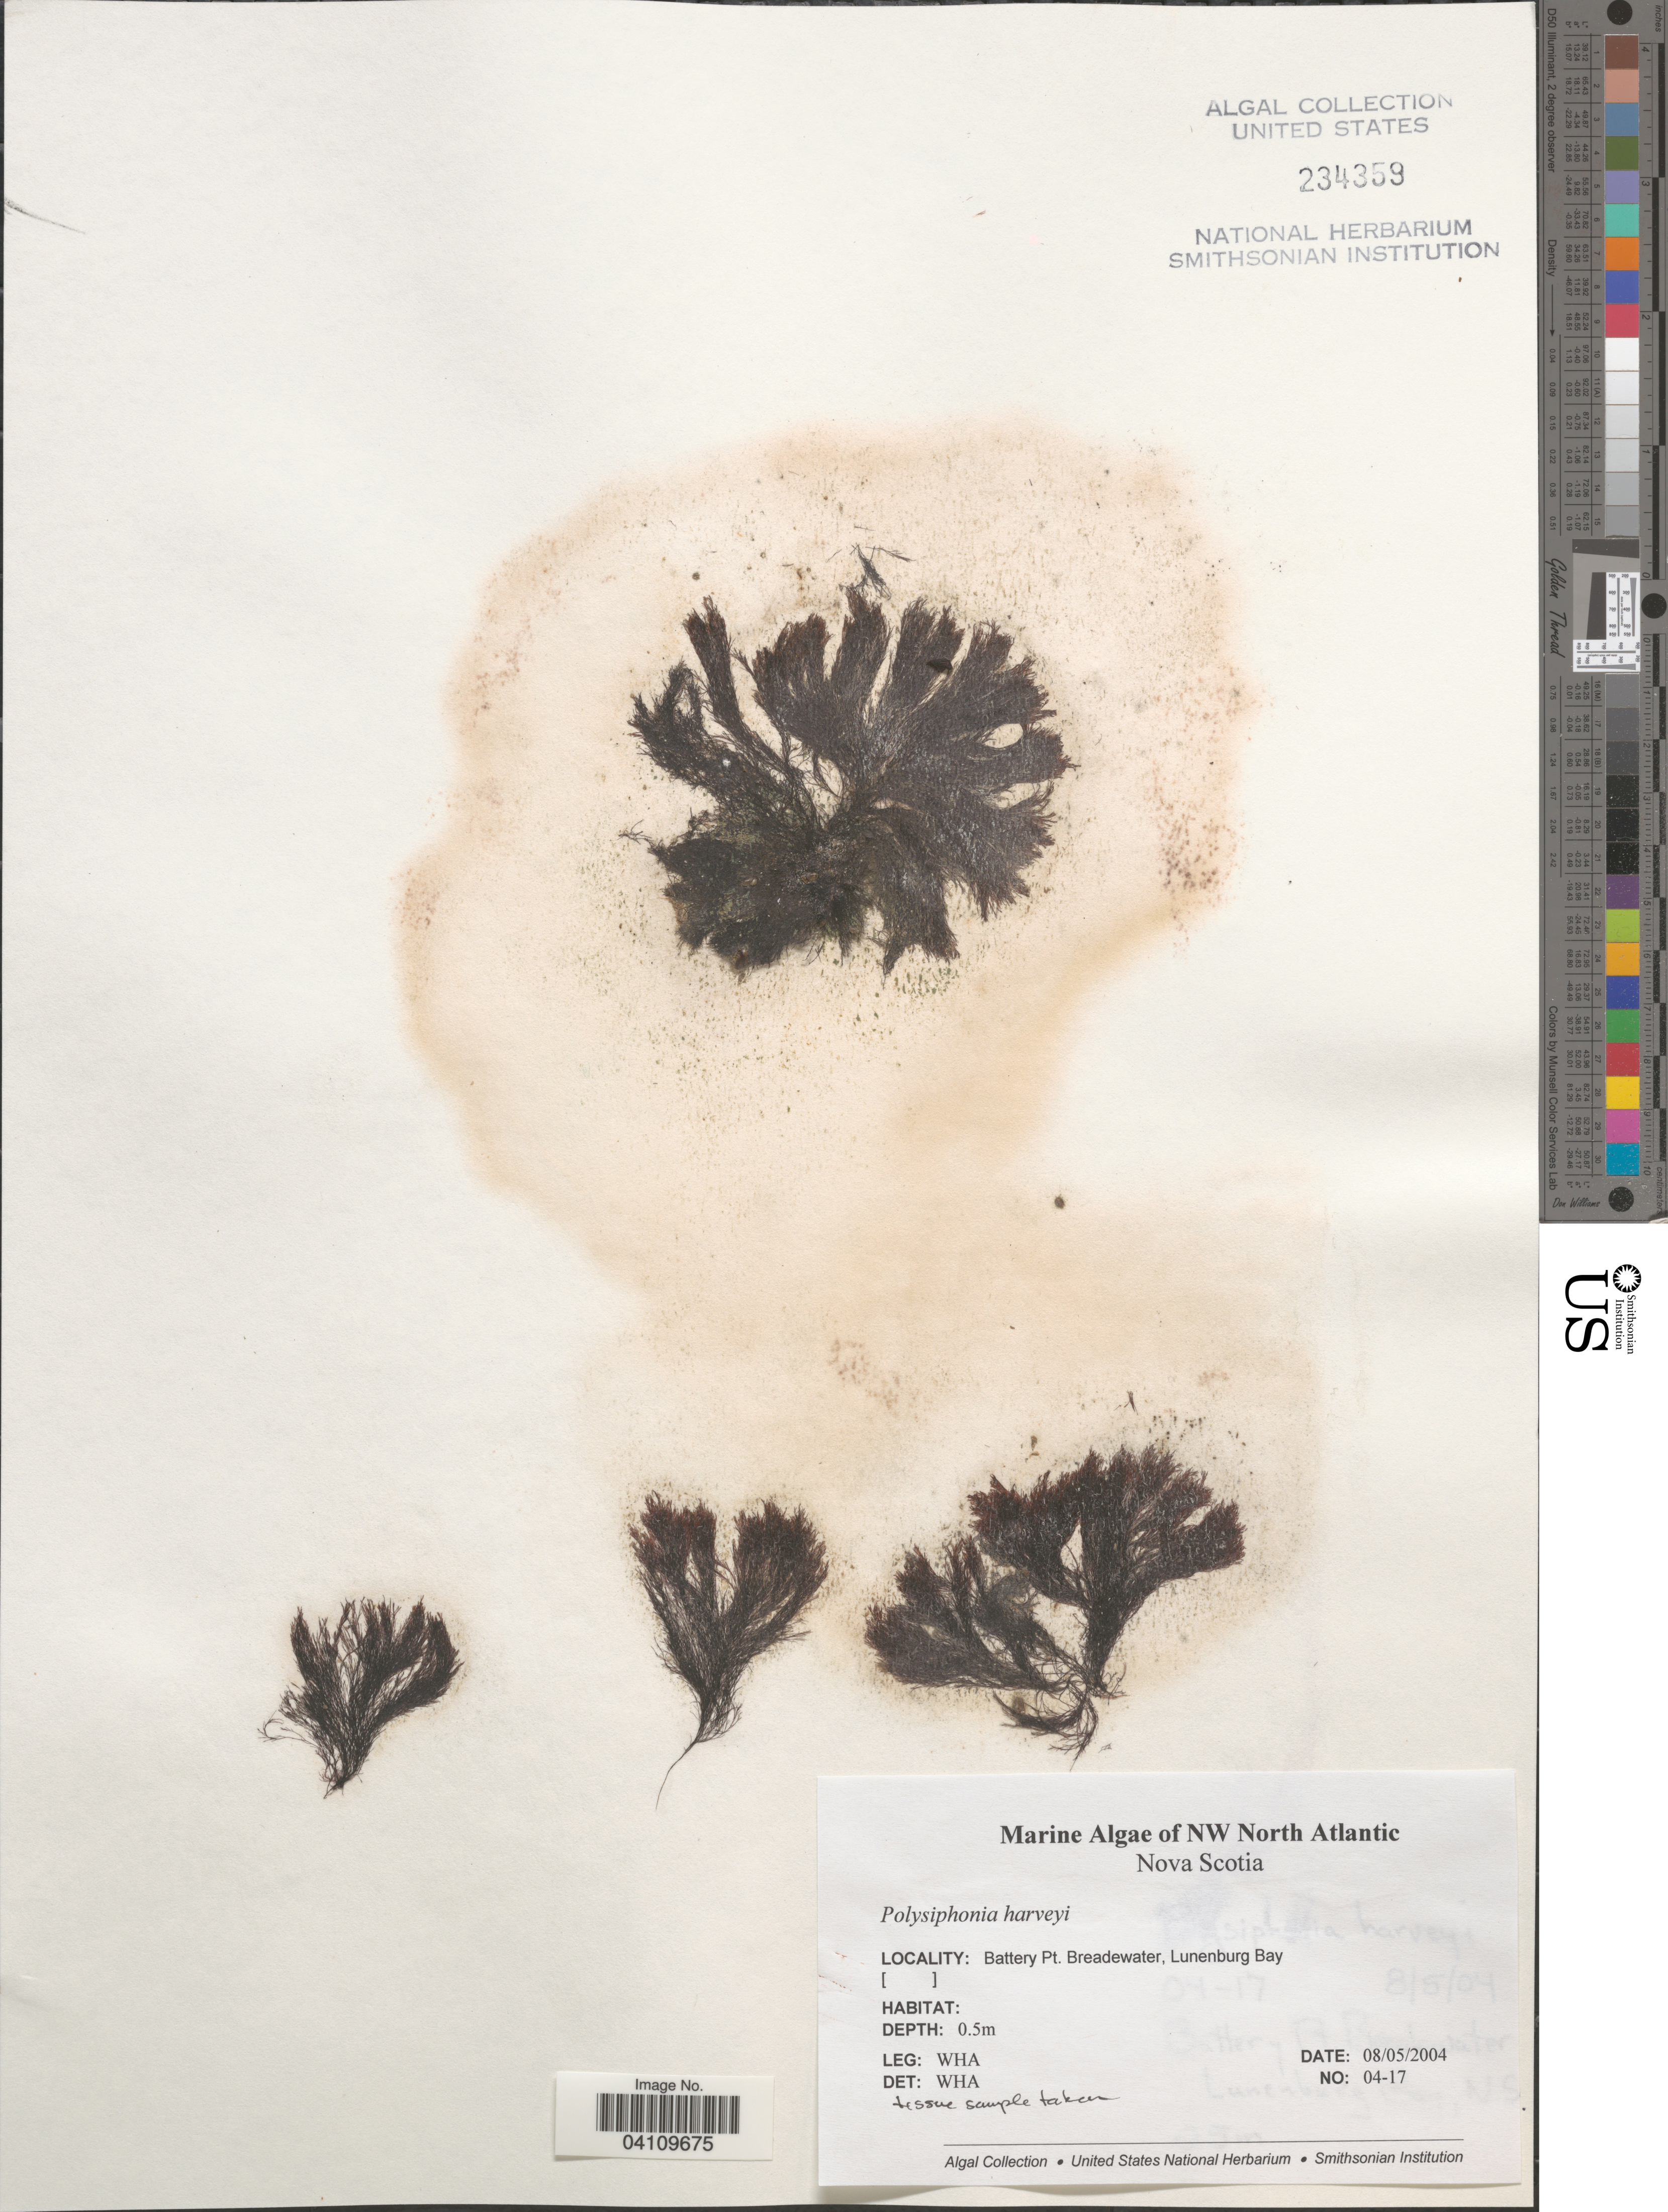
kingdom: Plantae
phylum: Rhodophyta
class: Florideophyceae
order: Ceramiales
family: Rhodomelaceae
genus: Melanothamnus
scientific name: Melanothamnus harveyi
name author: (Bailey) Diaz-Tapia & C.A. Maggs in Diaz-Tapia et al.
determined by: Algae name updating Project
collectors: W. H. Adey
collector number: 04-17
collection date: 2004-05-08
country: Canada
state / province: Nova Scotia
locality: NW North Atlantic. Battery Pt. Breadewater, Lunenburg Bay.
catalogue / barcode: US 234359